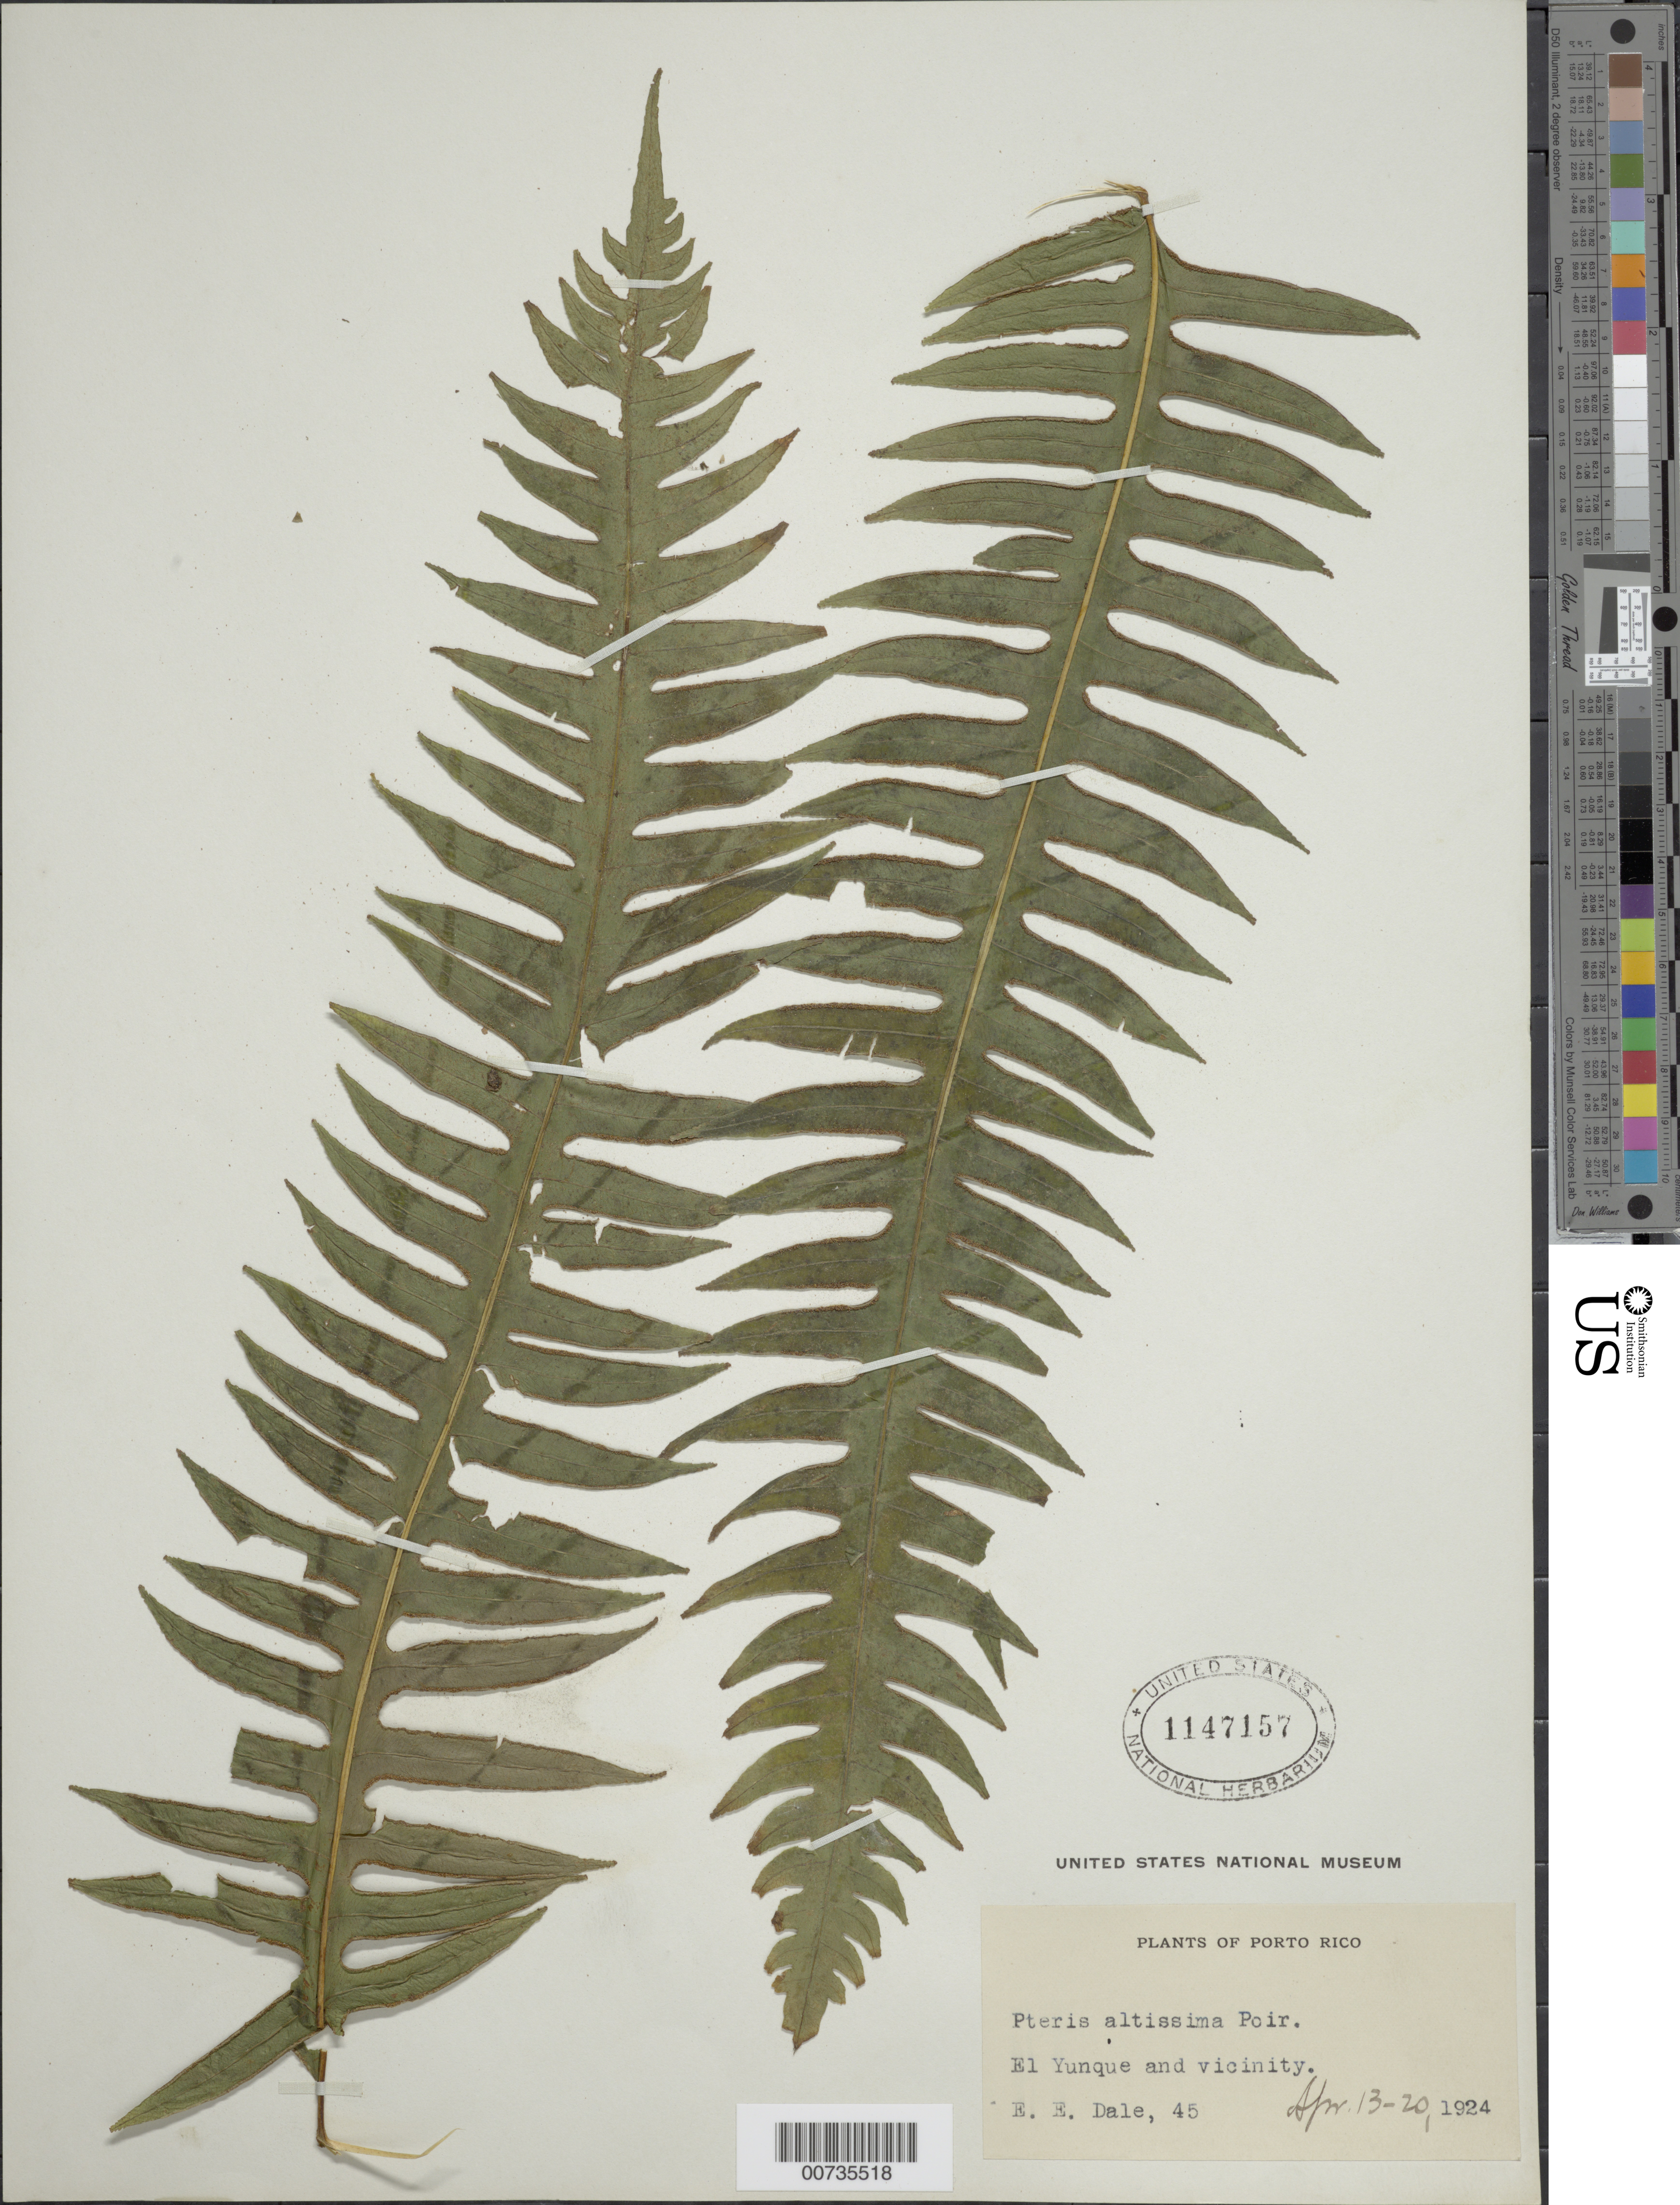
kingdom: Plantae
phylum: Tracheophyta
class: Polypodiopsida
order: Polypodiales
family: Pteridaceae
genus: Pteris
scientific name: Pteris altissima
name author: Poir.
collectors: E. Dale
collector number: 45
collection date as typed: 13 Apr 1924 to 20 Apr 1924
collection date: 1924-04-13/1924-04-20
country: Puerto Rico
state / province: Río Grande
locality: El Yunque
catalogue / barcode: US 1147157